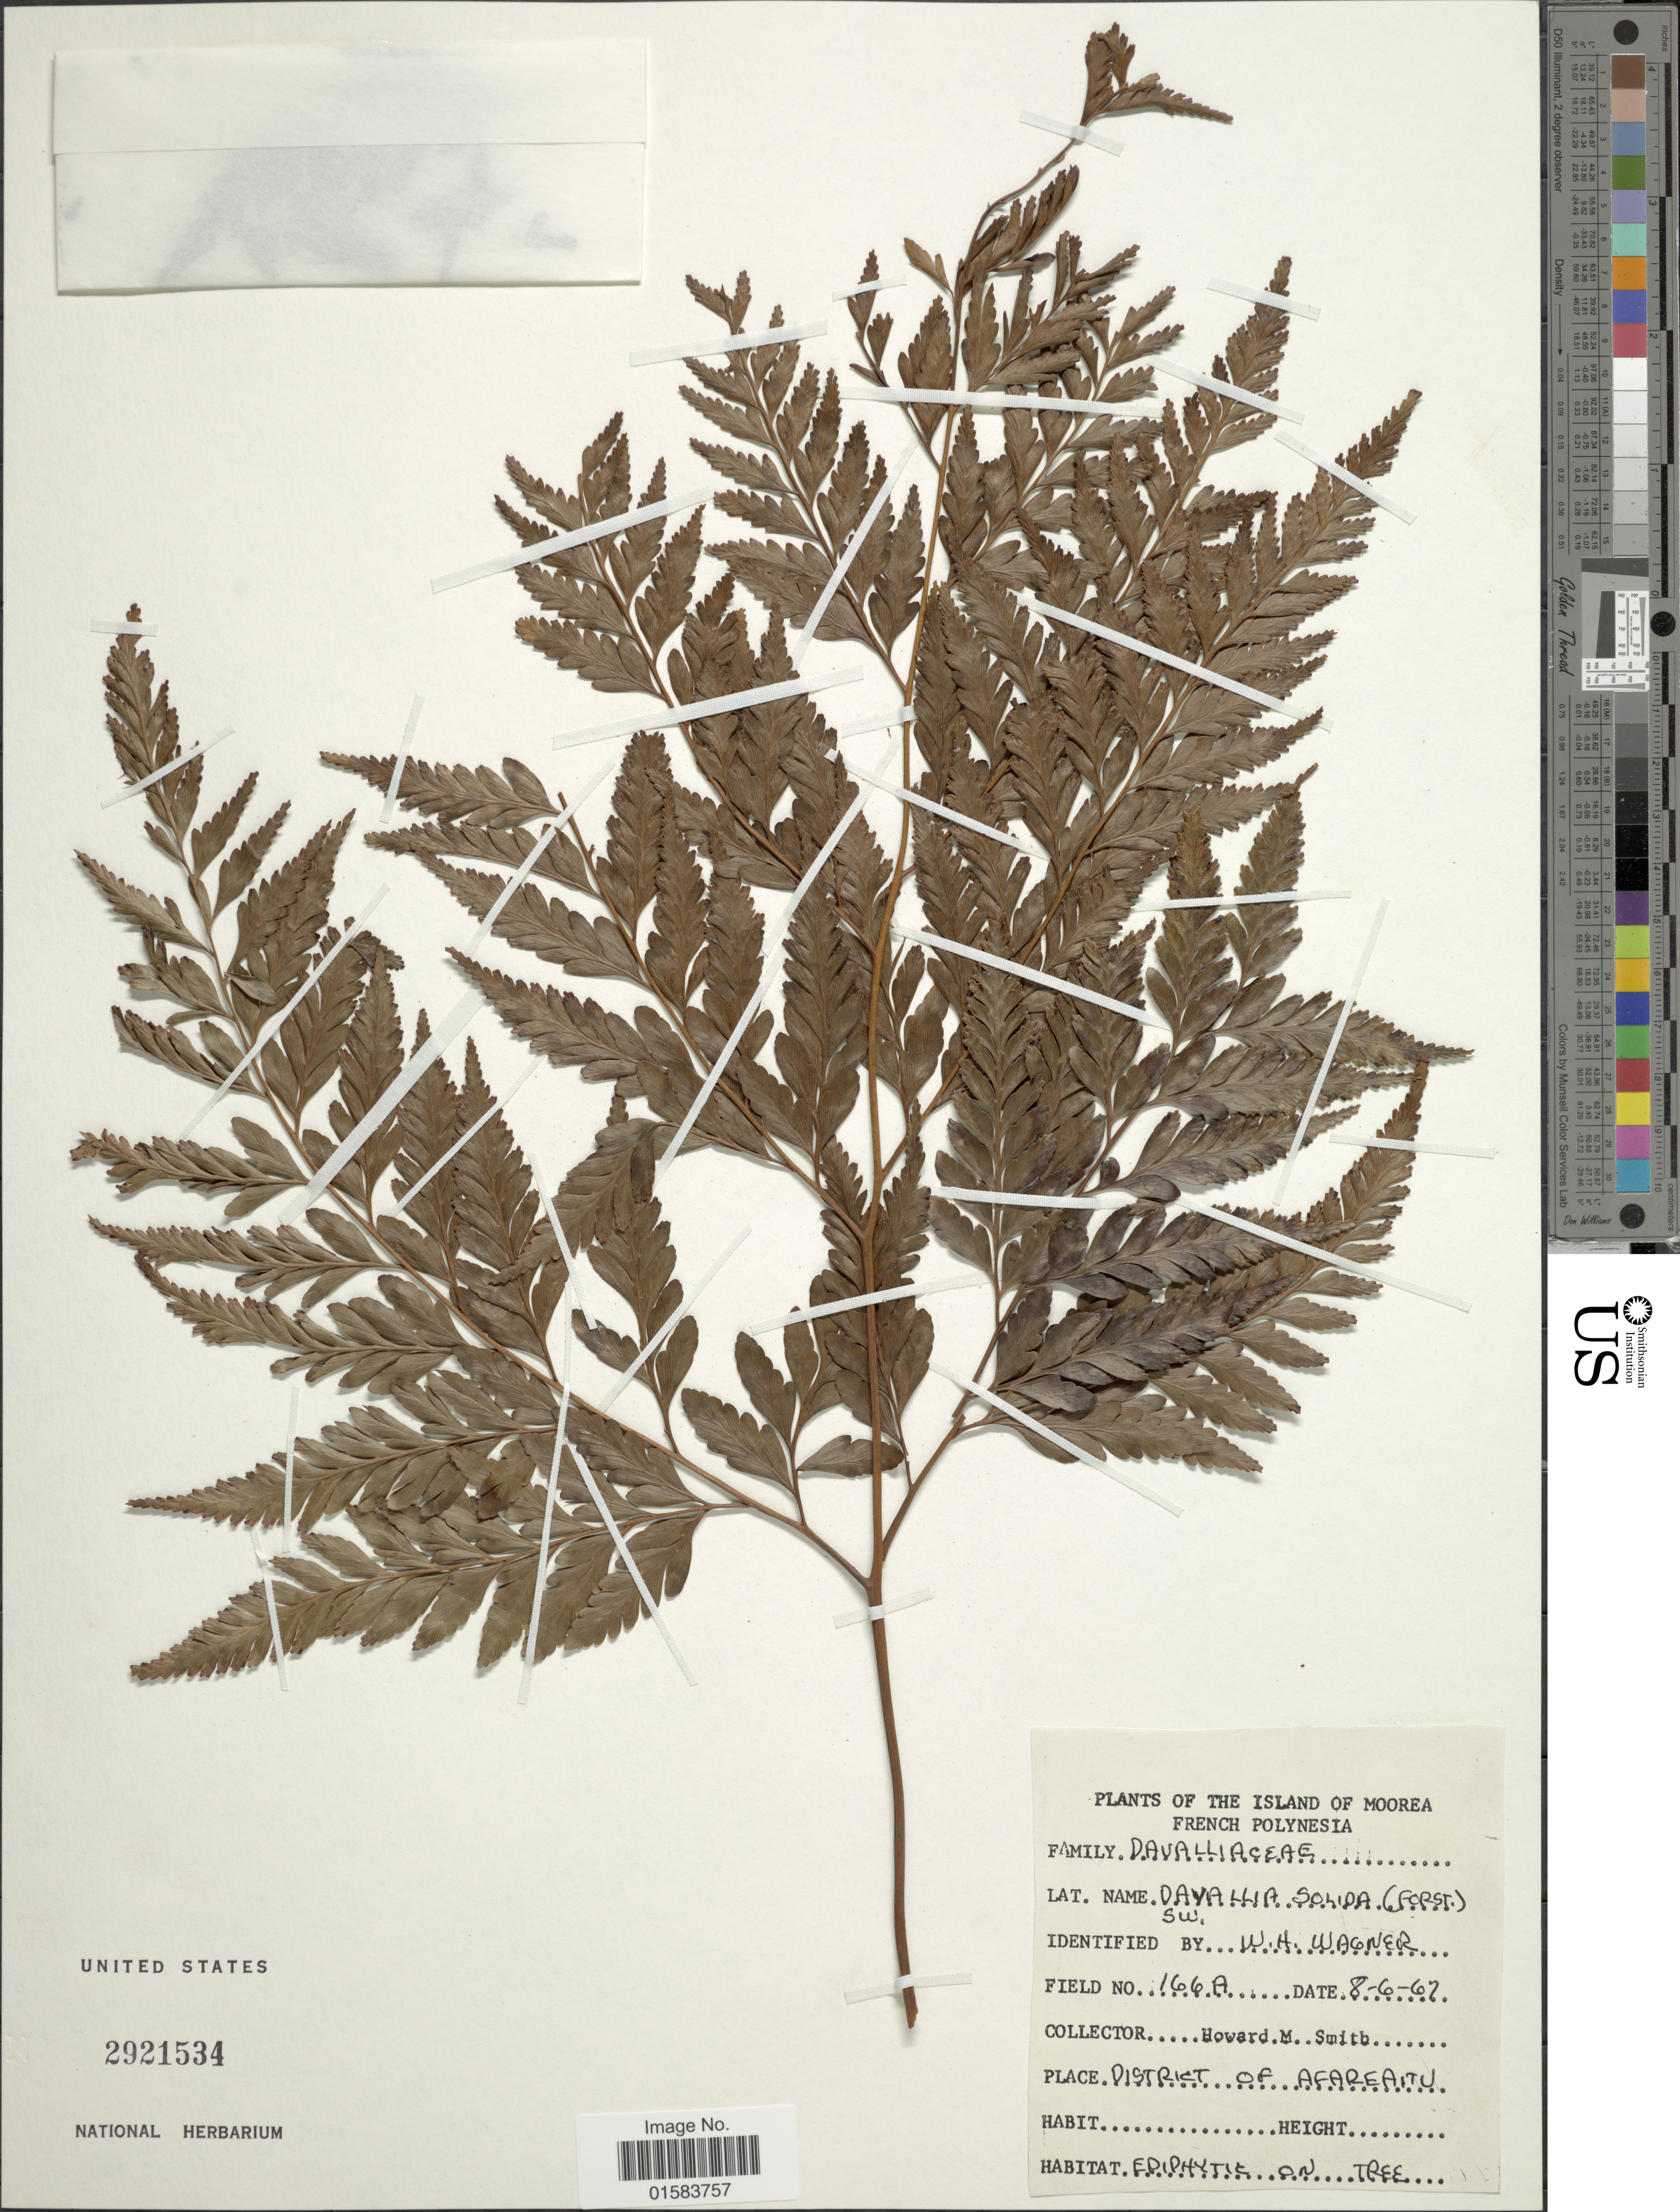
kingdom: Plantae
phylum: Tracheophyta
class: Polypodiopsida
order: Polypodiales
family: Davalliaceae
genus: Davallia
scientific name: Davallia solida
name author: (G. Forst.) Sw.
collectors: H. M. Smith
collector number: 166A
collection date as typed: Transcribed d/m/y: 8/6/62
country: French Polynesia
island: Moorea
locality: Island of Moorea, District of Afareaitu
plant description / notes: No precise locality edit necessary.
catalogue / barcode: US 2921534